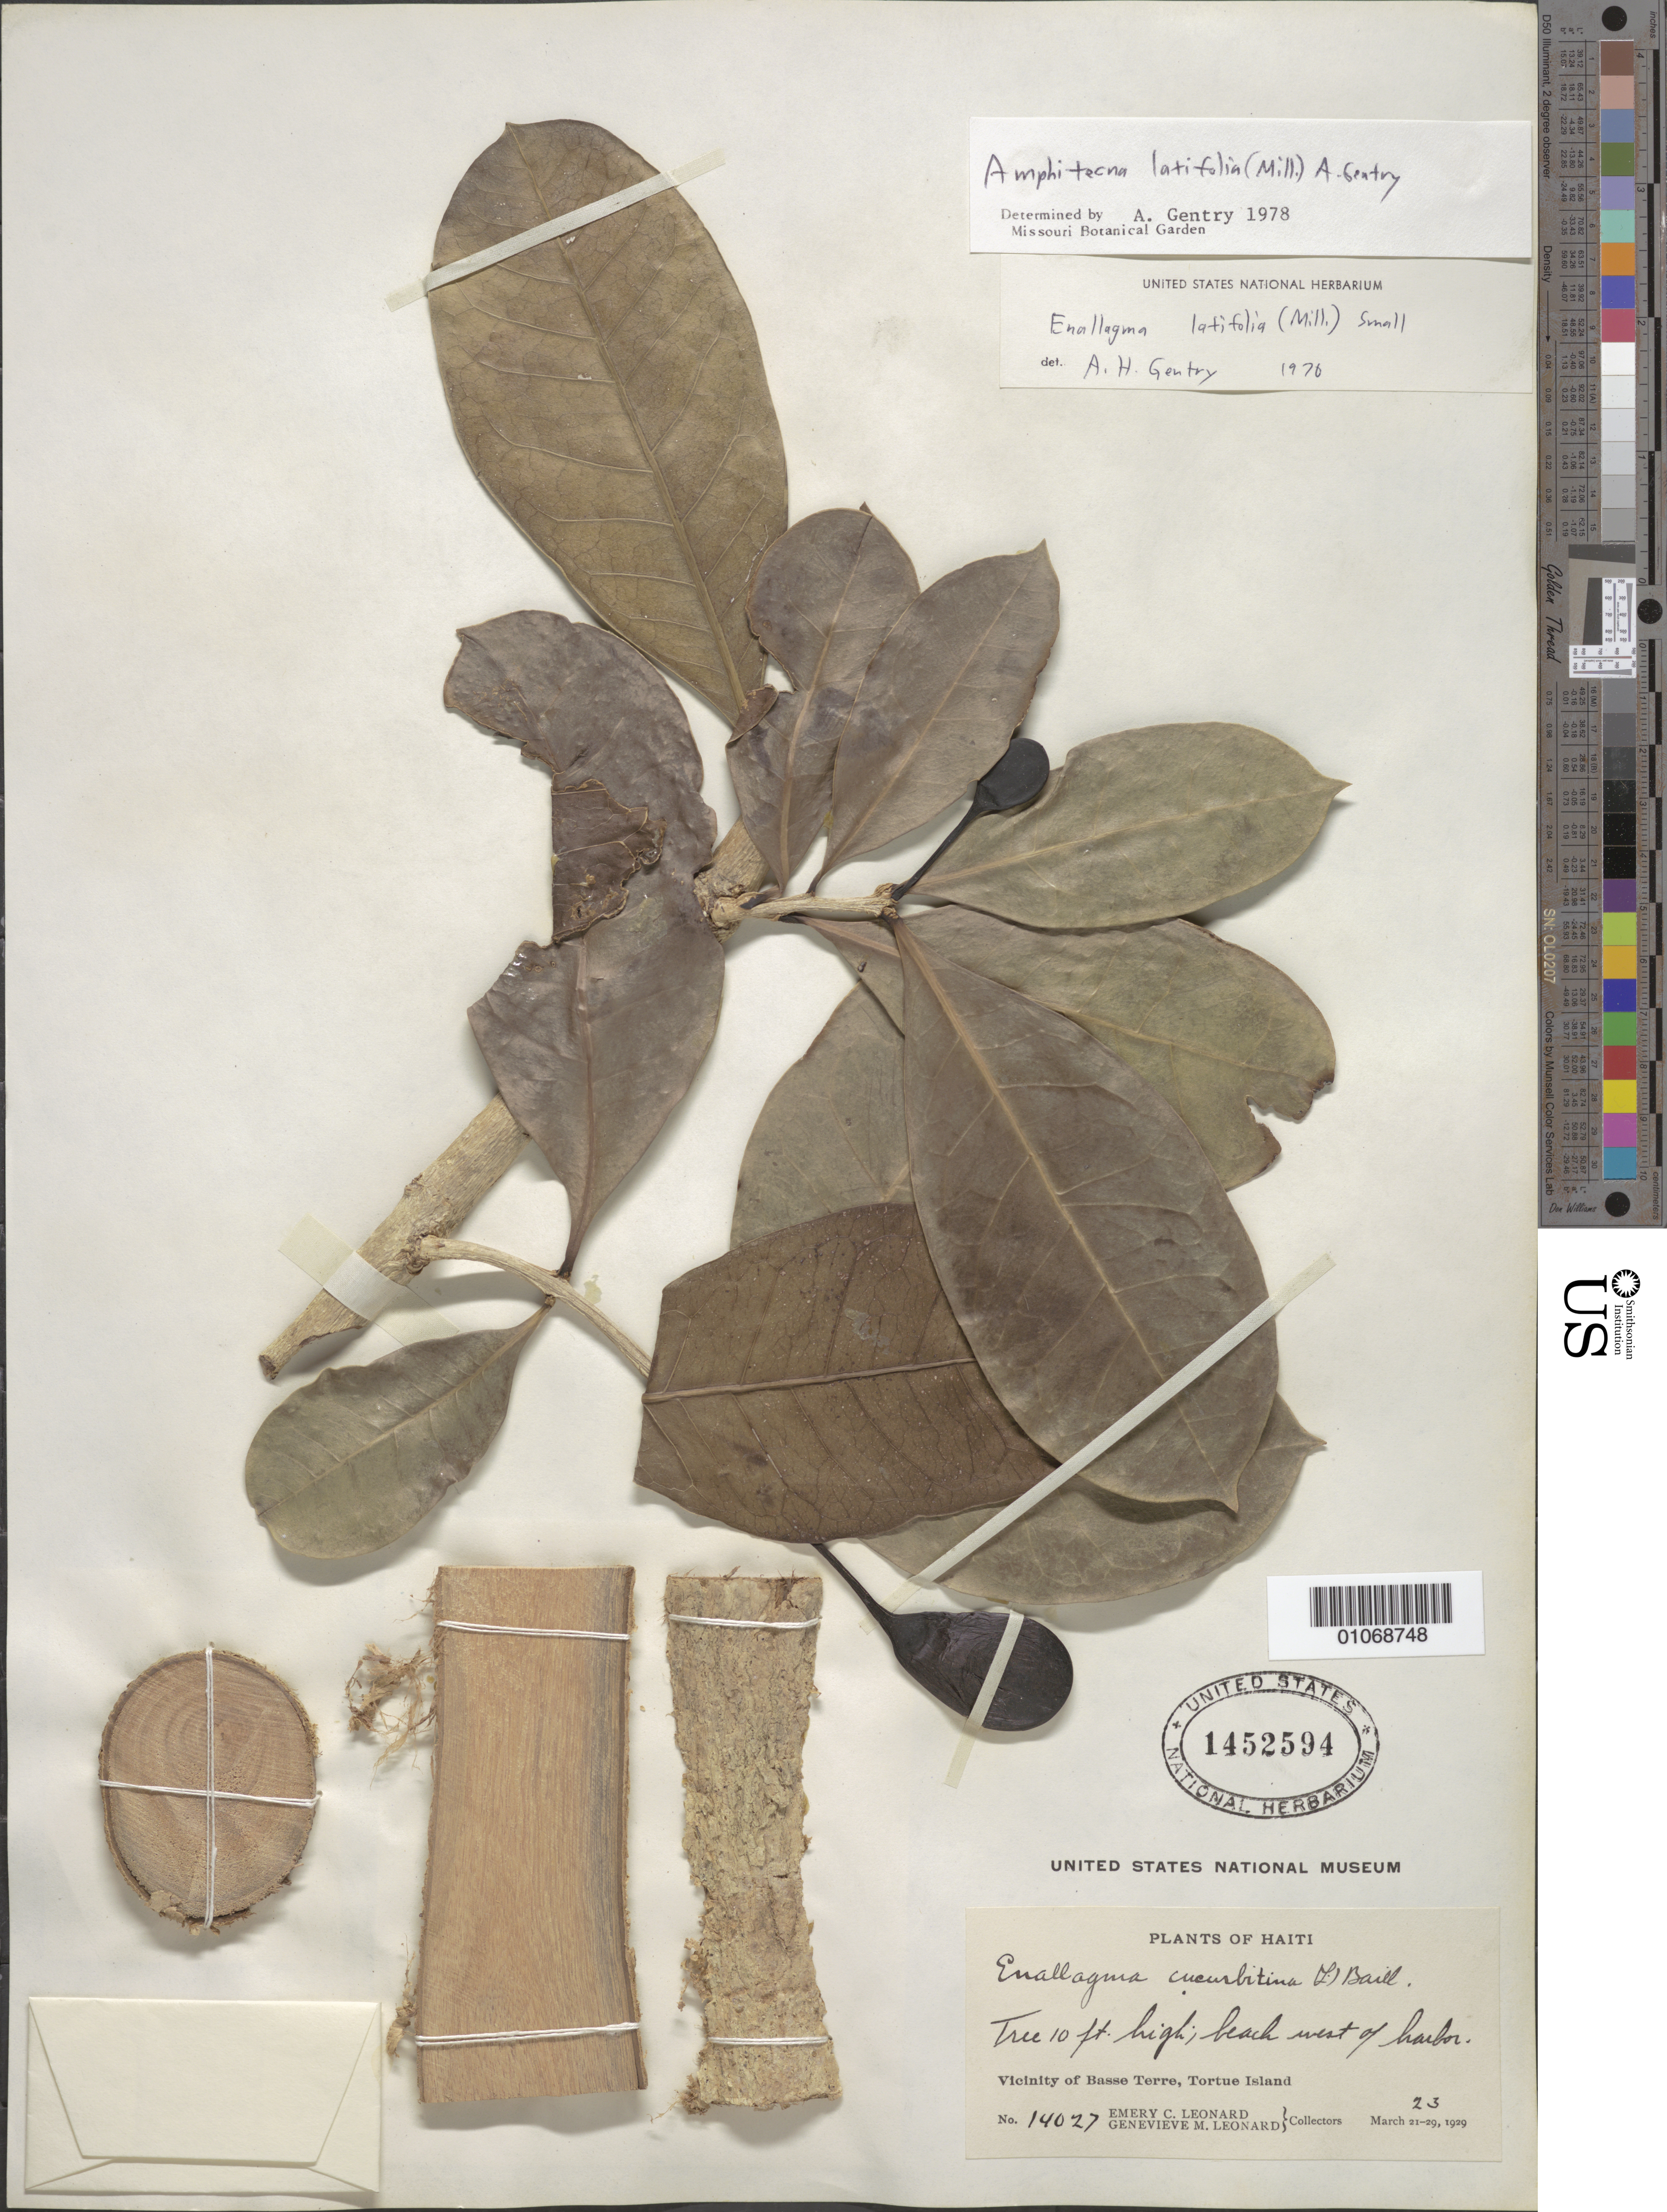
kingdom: Plantae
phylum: Tracheophyta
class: Magnoliopsida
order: Lamiales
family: Bignoniaceae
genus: Amphitecna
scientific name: Amphitecna latifolia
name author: (Mill.) A.H. Gentry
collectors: E. C. Leonard & G. M. Leonard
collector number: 14027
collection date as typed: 23 Mar 1929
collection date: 1929-03-23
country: Haiti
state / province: Nord-Óuest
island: Île de la Tortue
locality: Vicinity of Basse Terre, Tortue Island, beach west of harbor.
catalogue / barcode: US 1452594